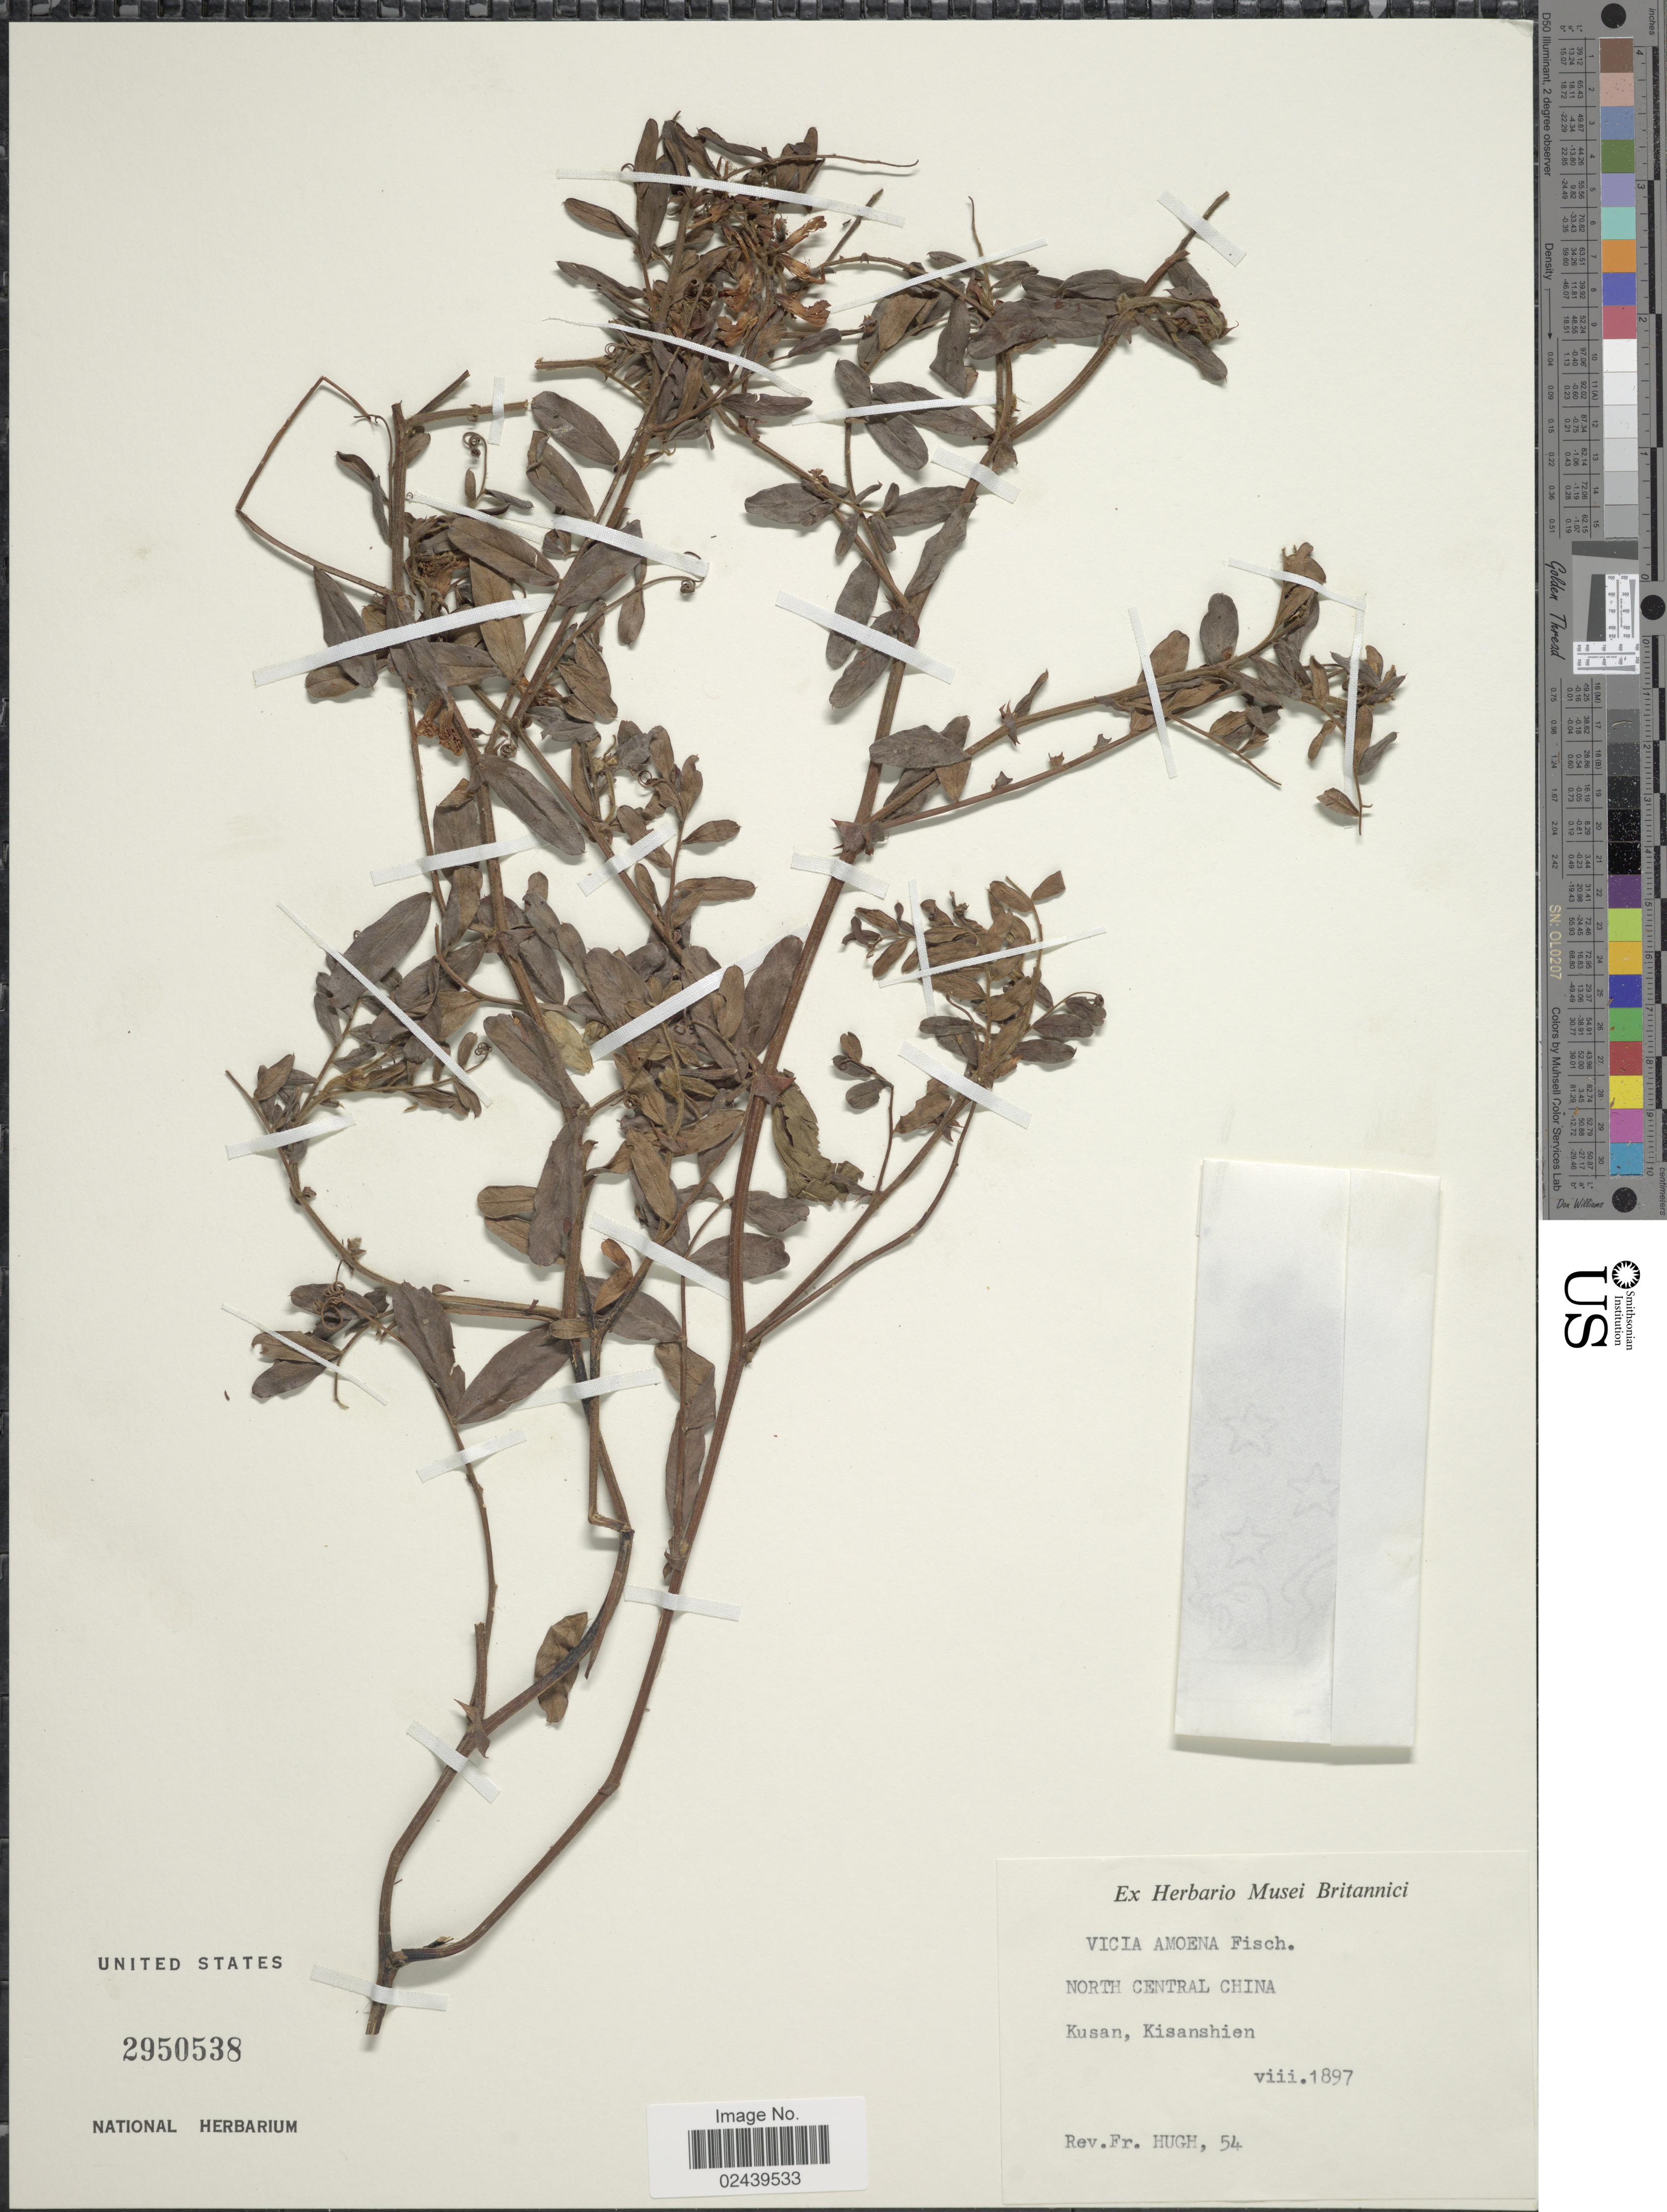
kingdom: Plantae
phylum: Tracheophyta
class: Magnoliopsida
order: Fabales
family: Fabaceae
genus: Vicia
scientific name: Vicia amoena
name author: Fisch. ex Ser.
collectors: F. Hugh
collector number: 54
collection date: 1897-08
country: China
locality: North Central China, Kusan, Kisanshien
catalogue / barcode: US 2950538